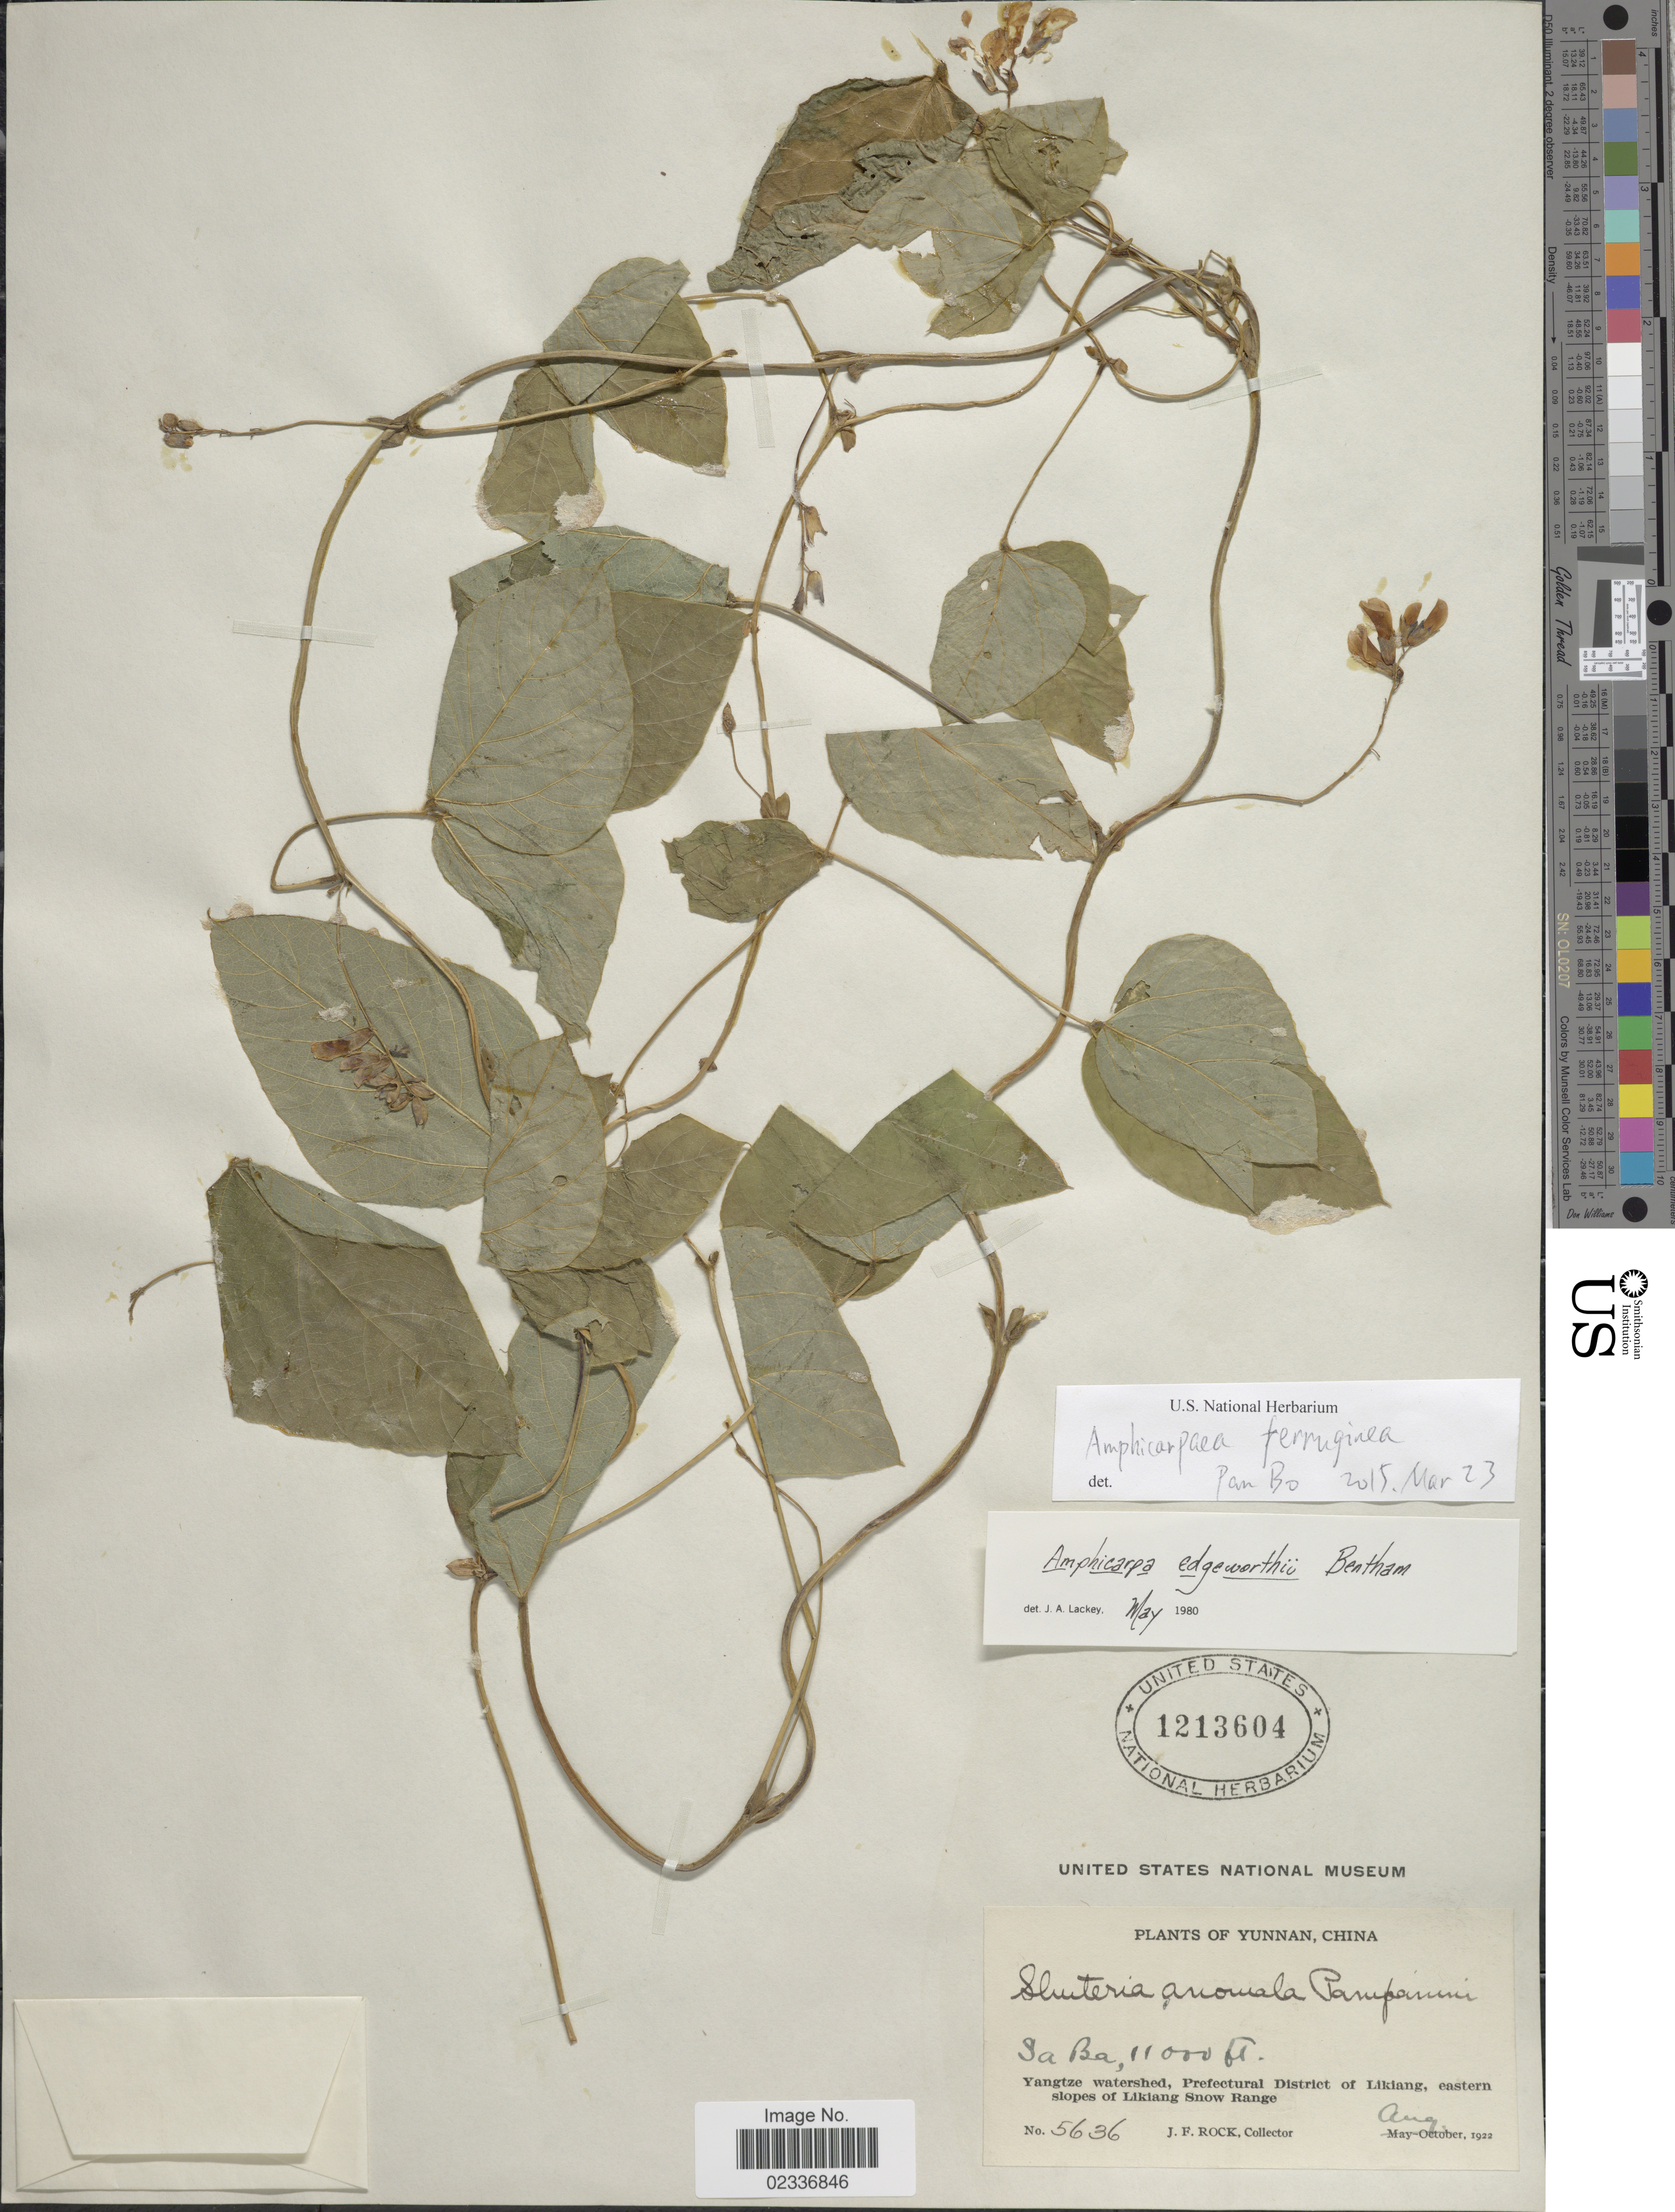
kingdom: Plantae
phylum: Tracheophyta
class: Magnoliopsida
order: Fabales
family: Fabaceae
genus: Amphicarpaea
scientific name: Amphicarpaea ferruginea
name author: Benth.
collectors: J. Rock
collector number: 5363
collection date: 1922-08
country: China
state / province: Yunnan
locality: Sa Ba, Yangtze watershed, Prefectural District of Likiang, eastern slopes of Likiang Snow Range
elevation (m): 3353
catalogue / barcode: US 1213604